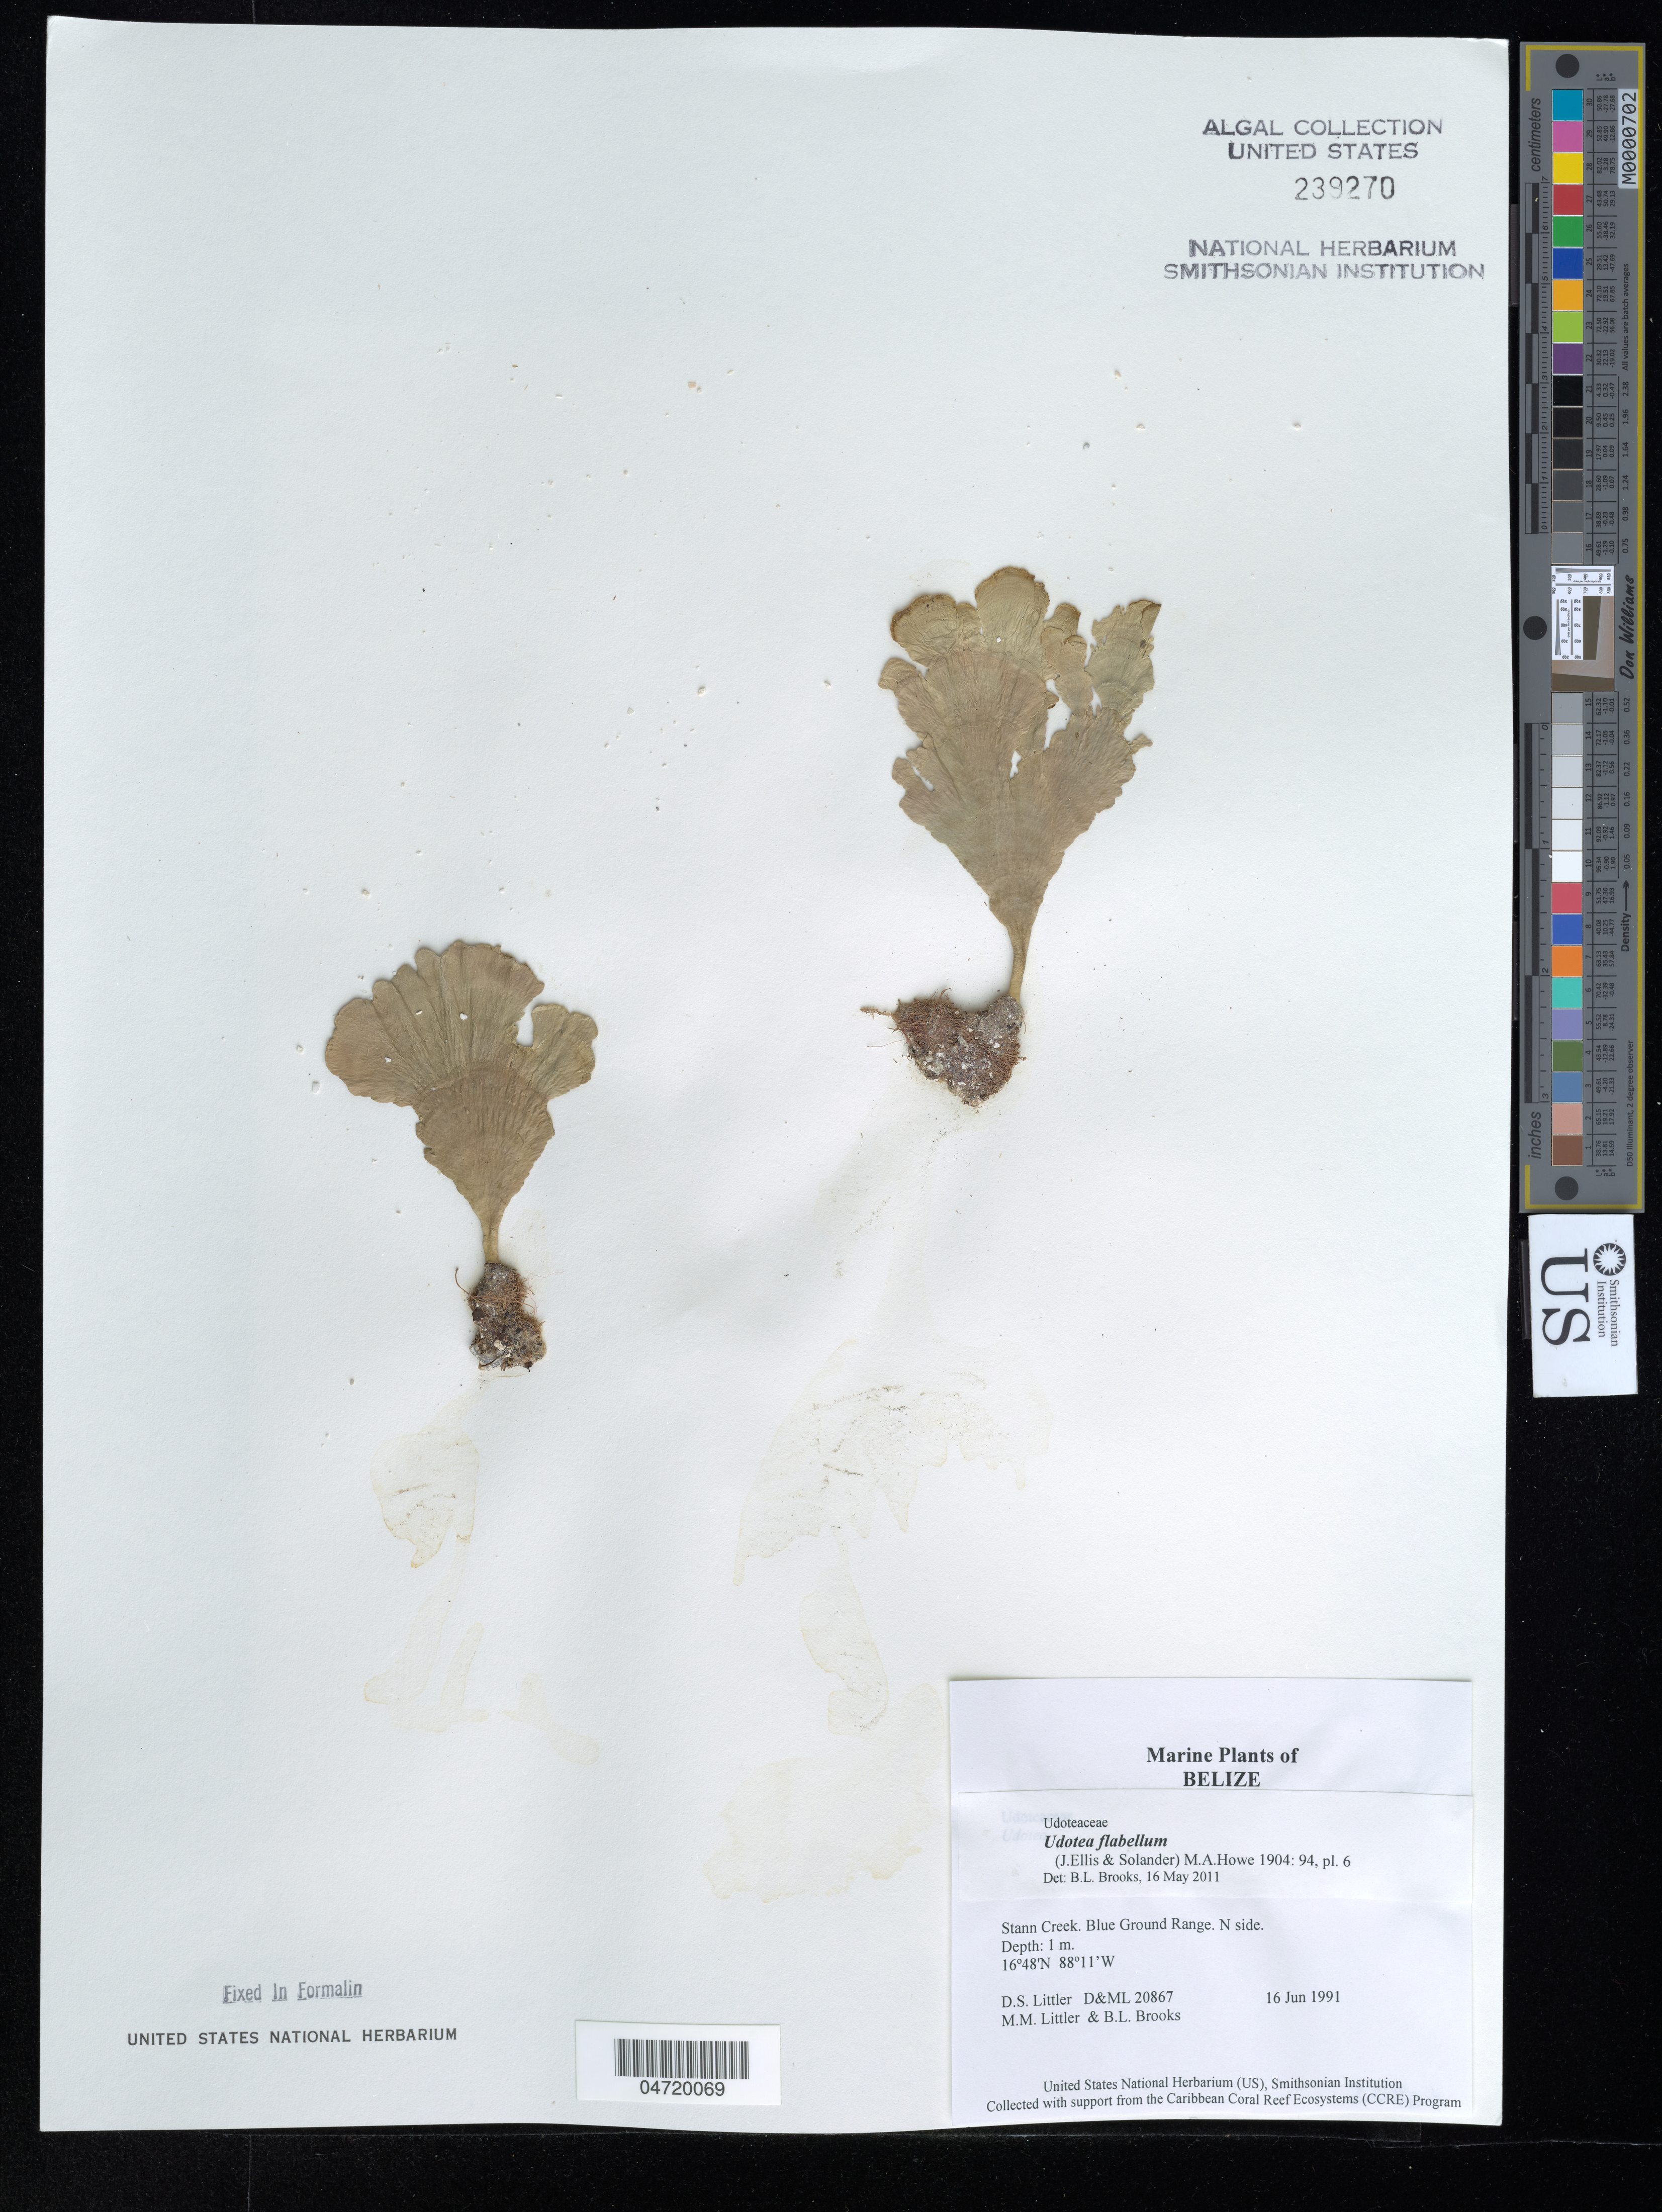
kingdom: Plantae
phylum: Chlorophyta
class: Ulvophyceae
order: Bryopsidales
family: Udoteaceae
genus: Udotea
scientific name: Udotea flabellum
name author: (J. Ellis & Sol.) M. Howe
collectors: D. S. Littler, M. M. Littler & B. Brooks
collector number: D&ML20867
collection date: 1991-06-16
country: Belize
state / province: Stann Creek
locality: Blue Ground Range. N. side.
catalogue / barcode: US 239270